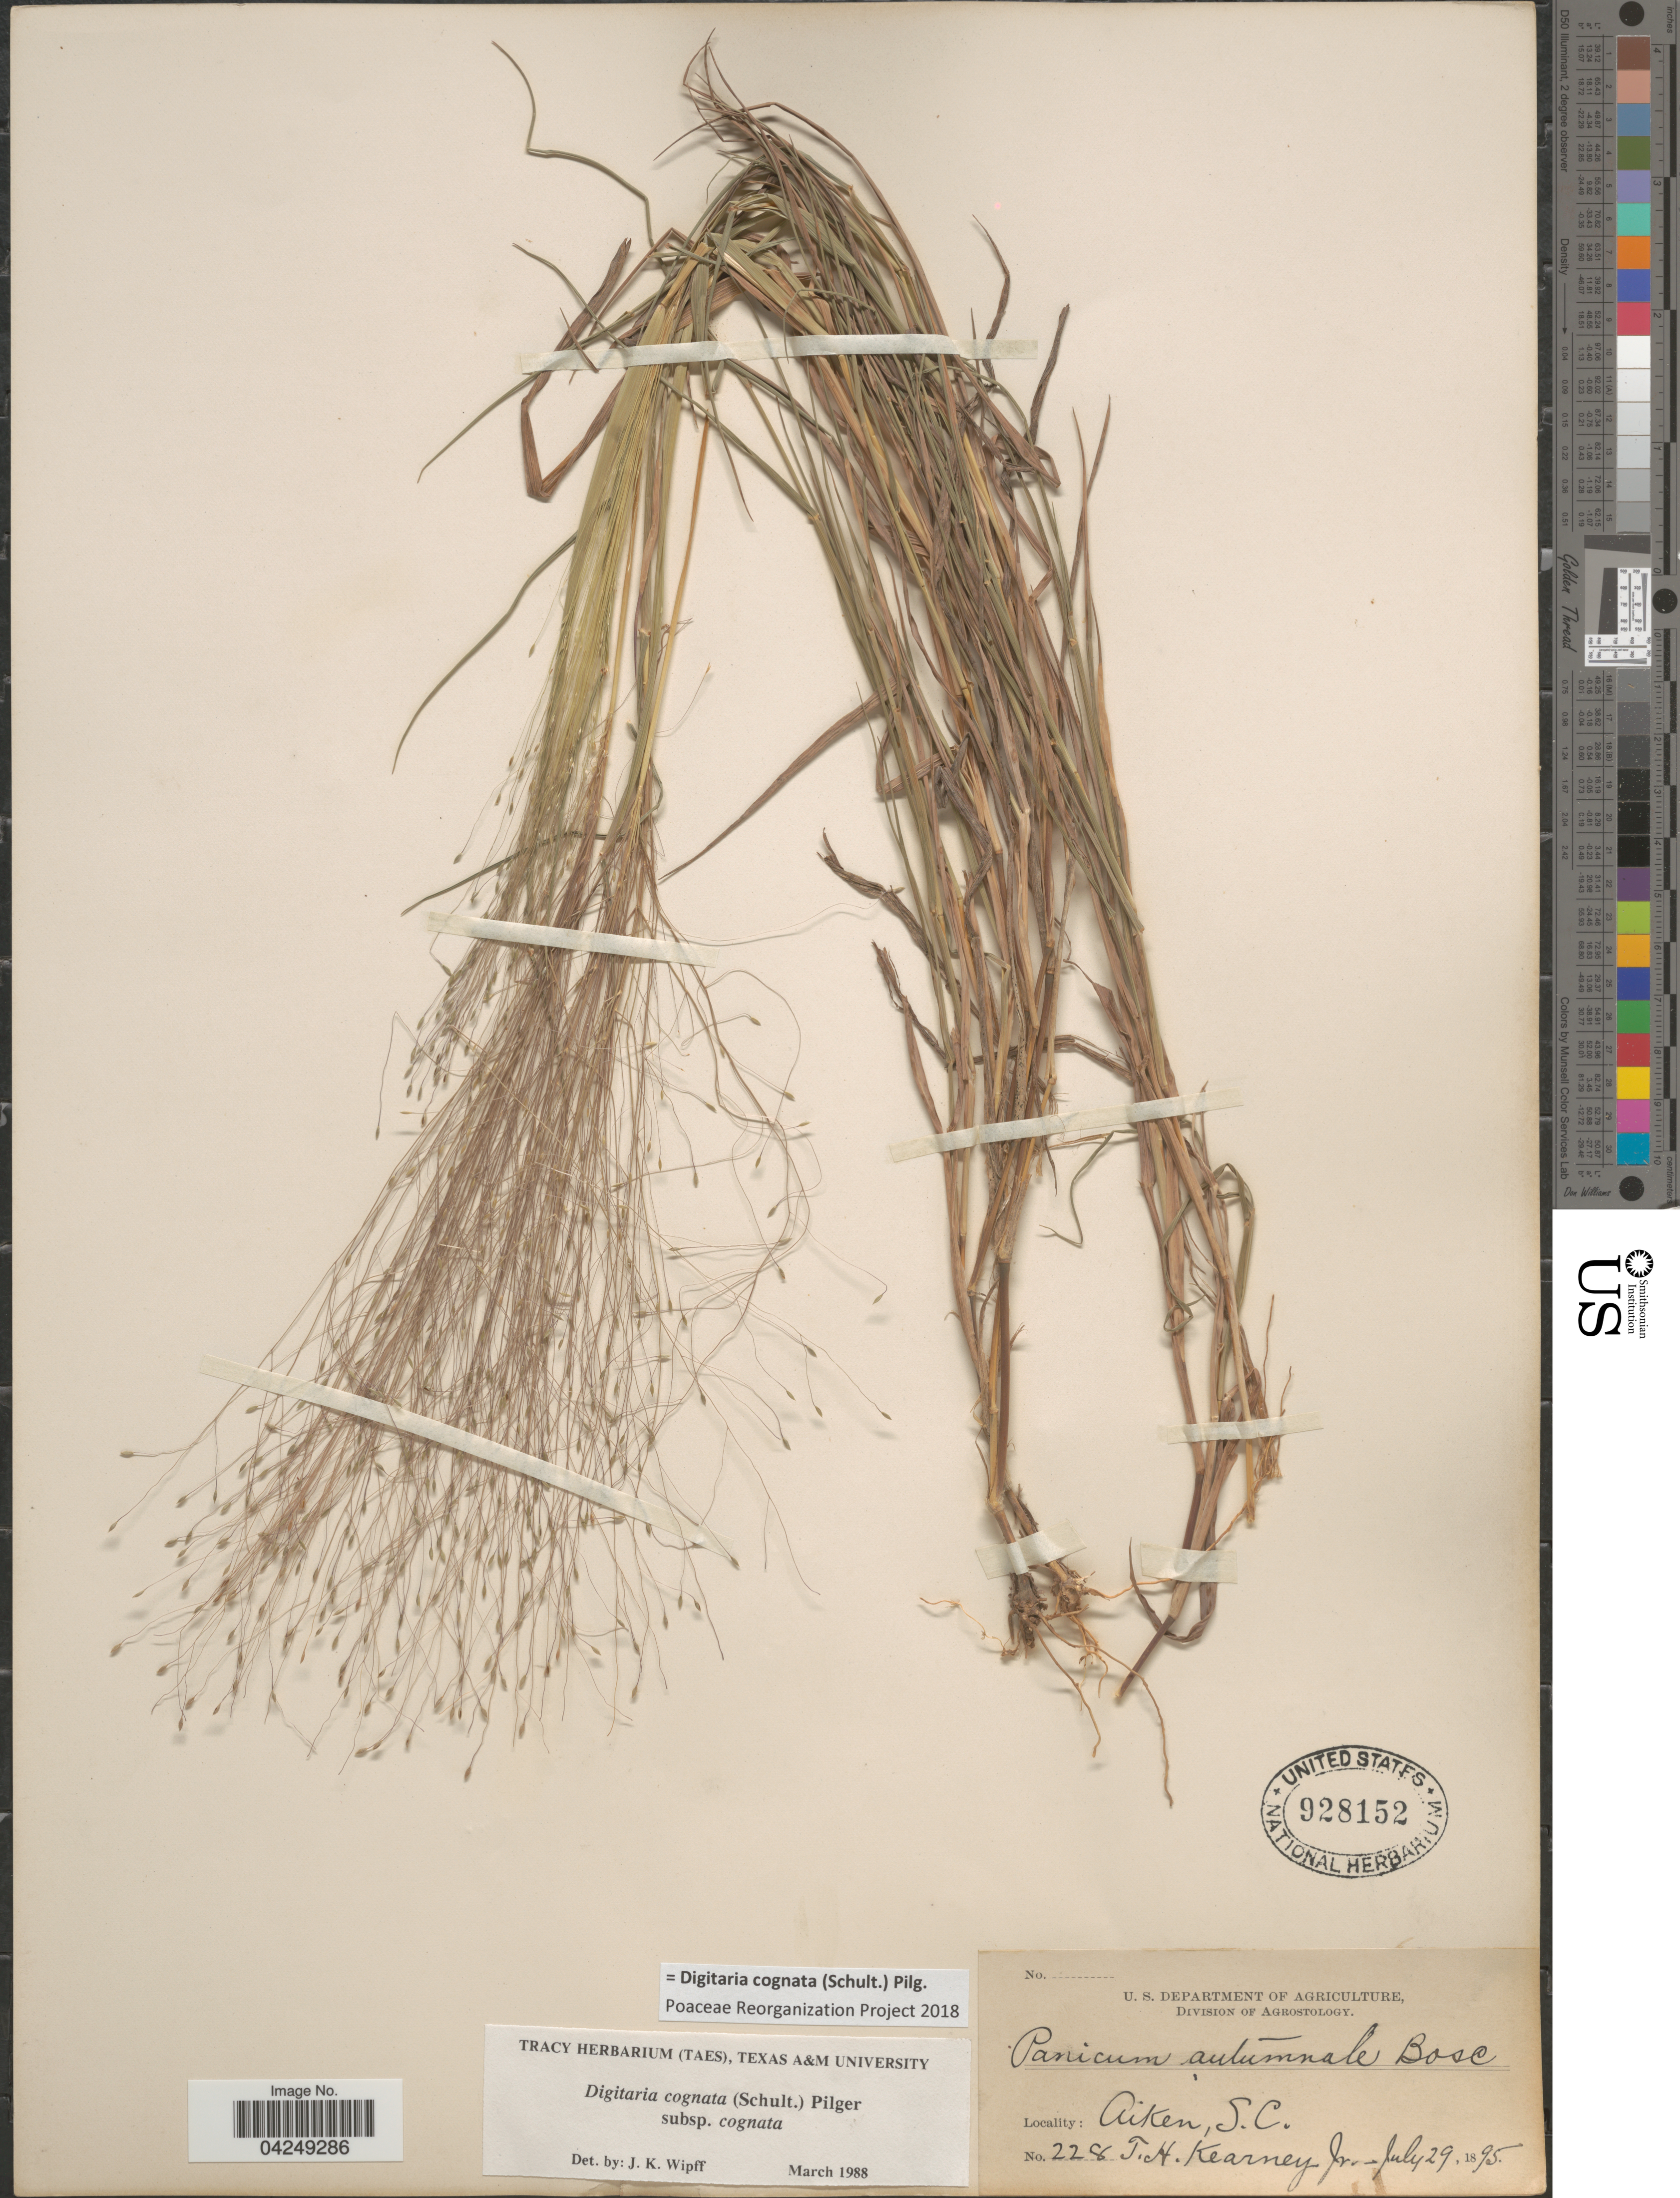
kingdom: Plantae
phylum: Tracheophyta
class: Liliopsida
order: Poales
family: Poaceae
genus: Digitaria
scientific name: Digitaria cognata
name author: (Scult.) Pilg.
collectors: T. H. Kearney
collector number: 228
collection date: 1895-07-29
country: United States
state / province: South Carolina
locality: Aiken.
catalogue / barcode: US 928152